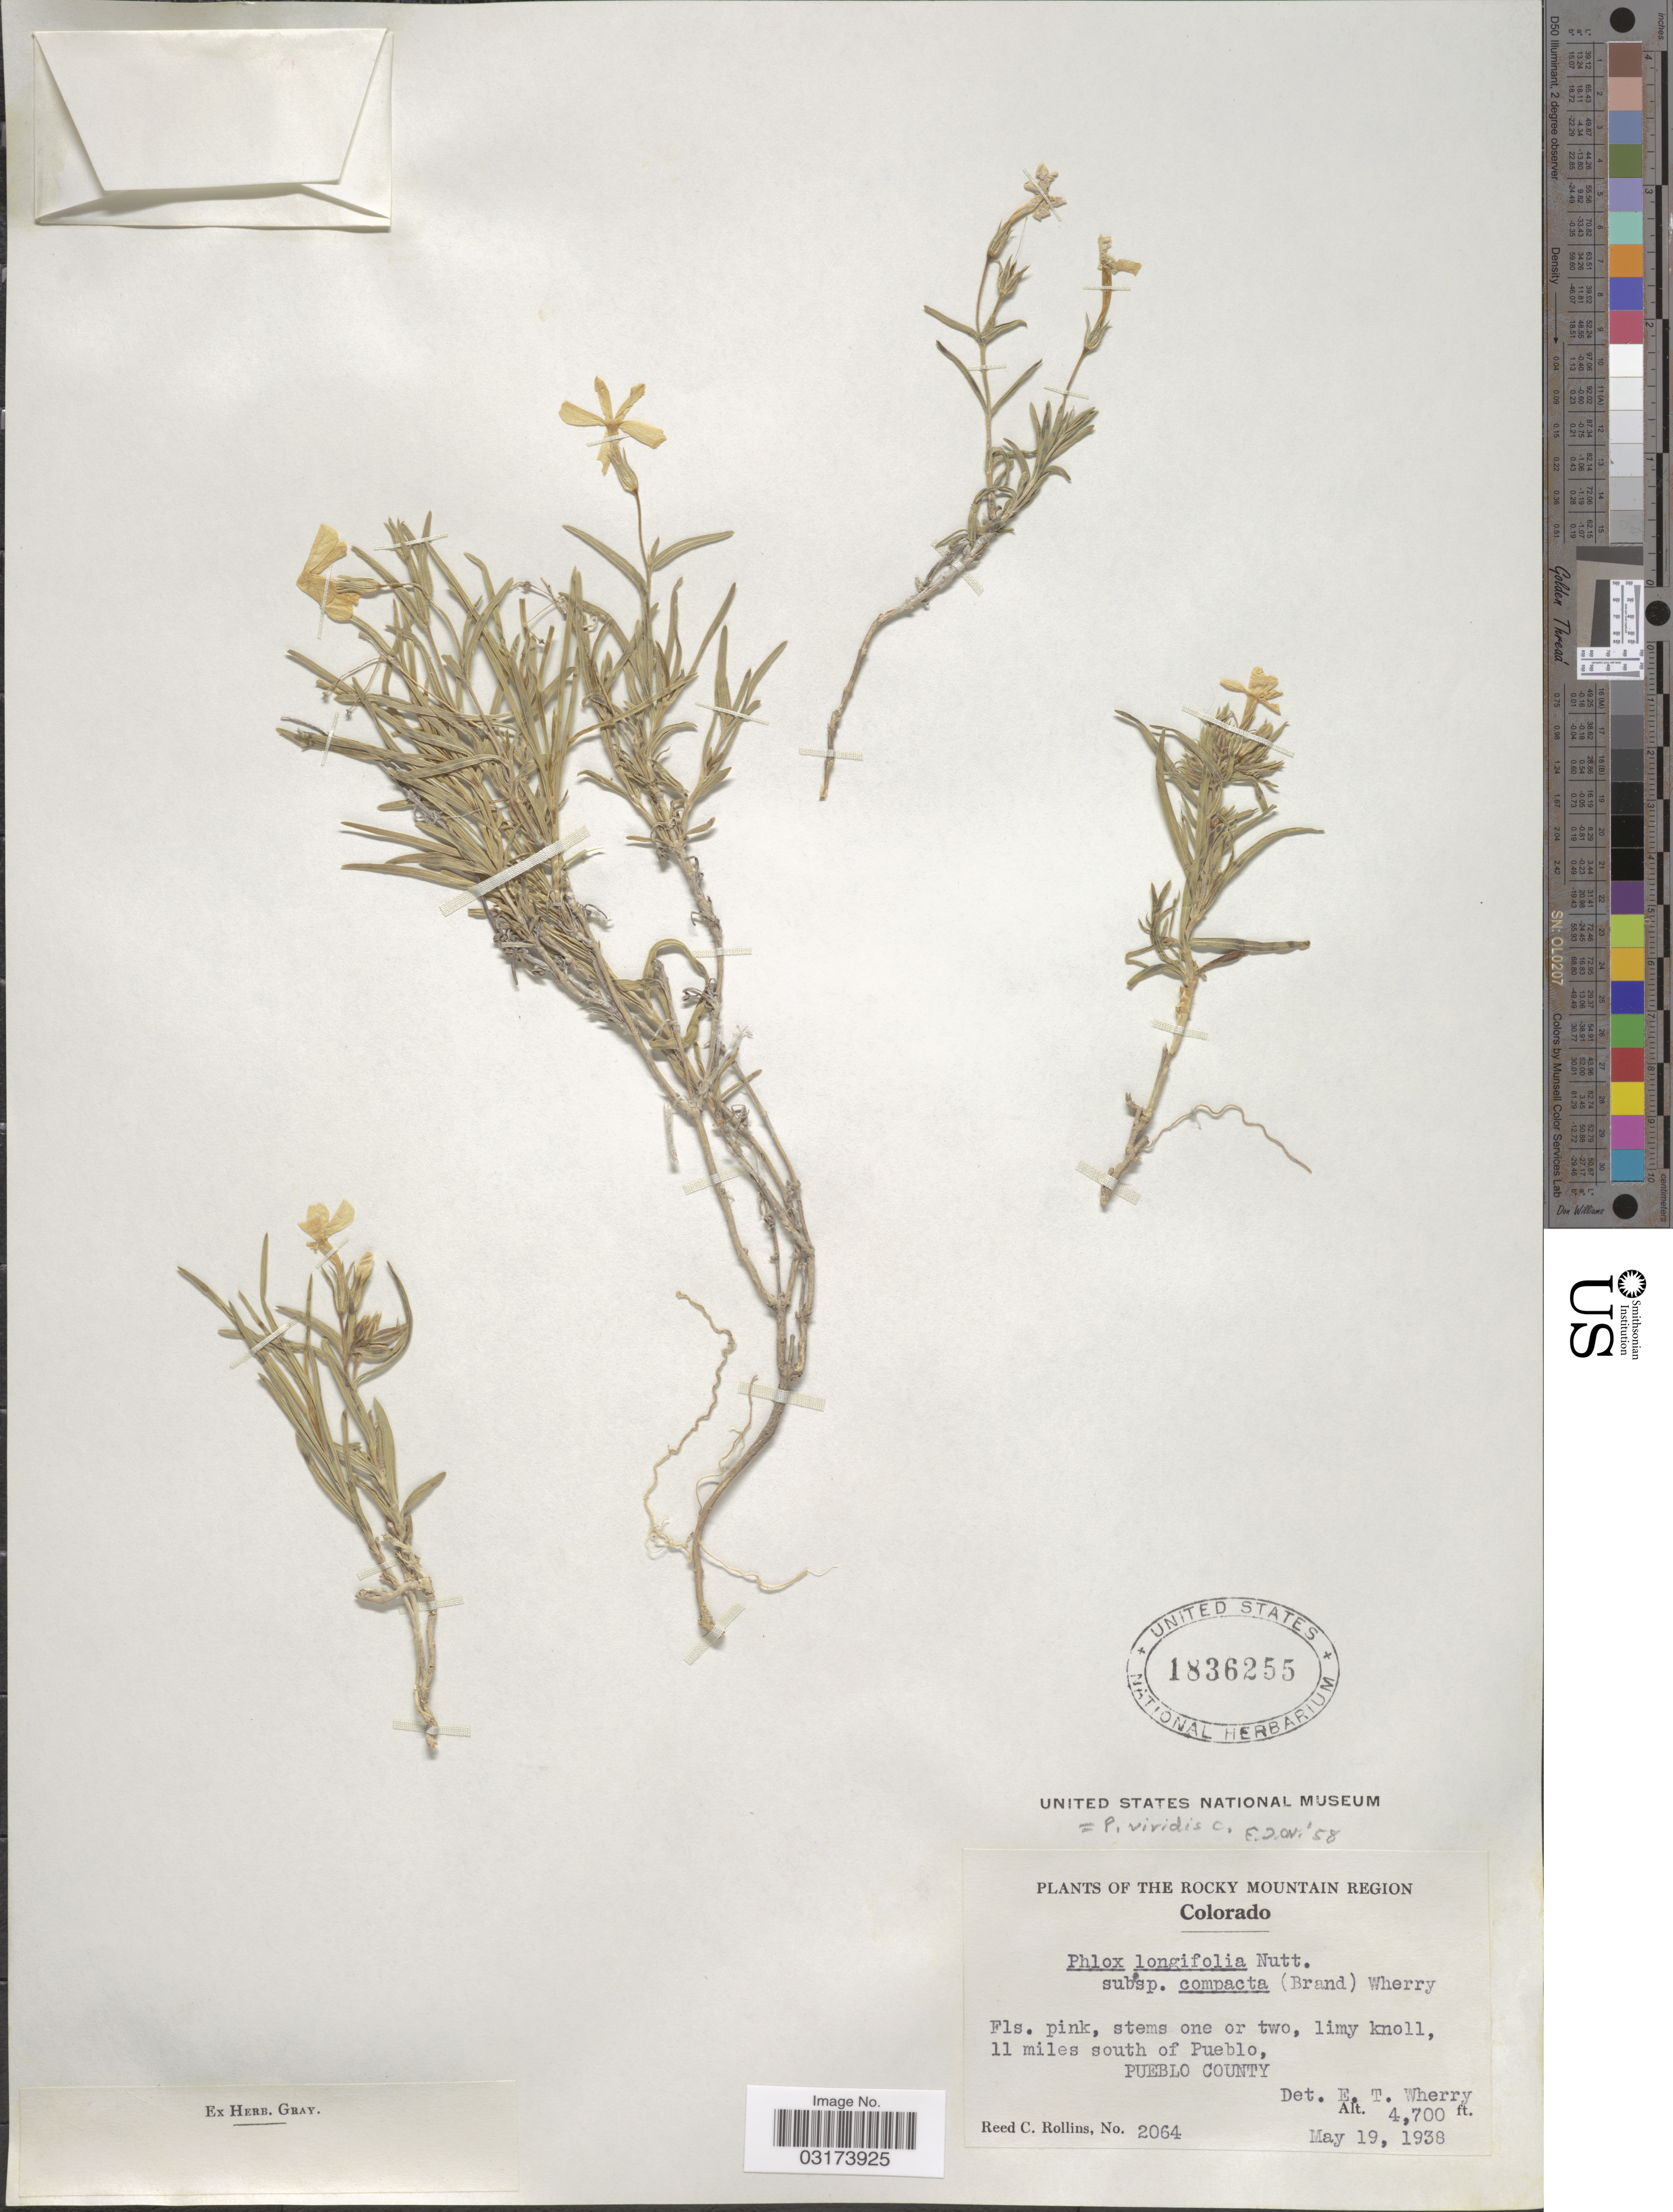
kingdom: Plantae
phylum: Tracheophyta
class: Magnoliopsida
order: Ericales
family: Polemoniaceae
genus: Phlox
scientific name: Phlox longifolia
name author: Nutt.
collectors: R. C. Rollins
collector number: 2064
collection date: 1938-05-19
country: United States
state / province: Colorado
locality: The Rocky Mountain Region, 11 miles south of Pueblo, Pueblo County.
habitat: limy knoll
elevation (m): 1433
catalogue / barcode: US 1836255